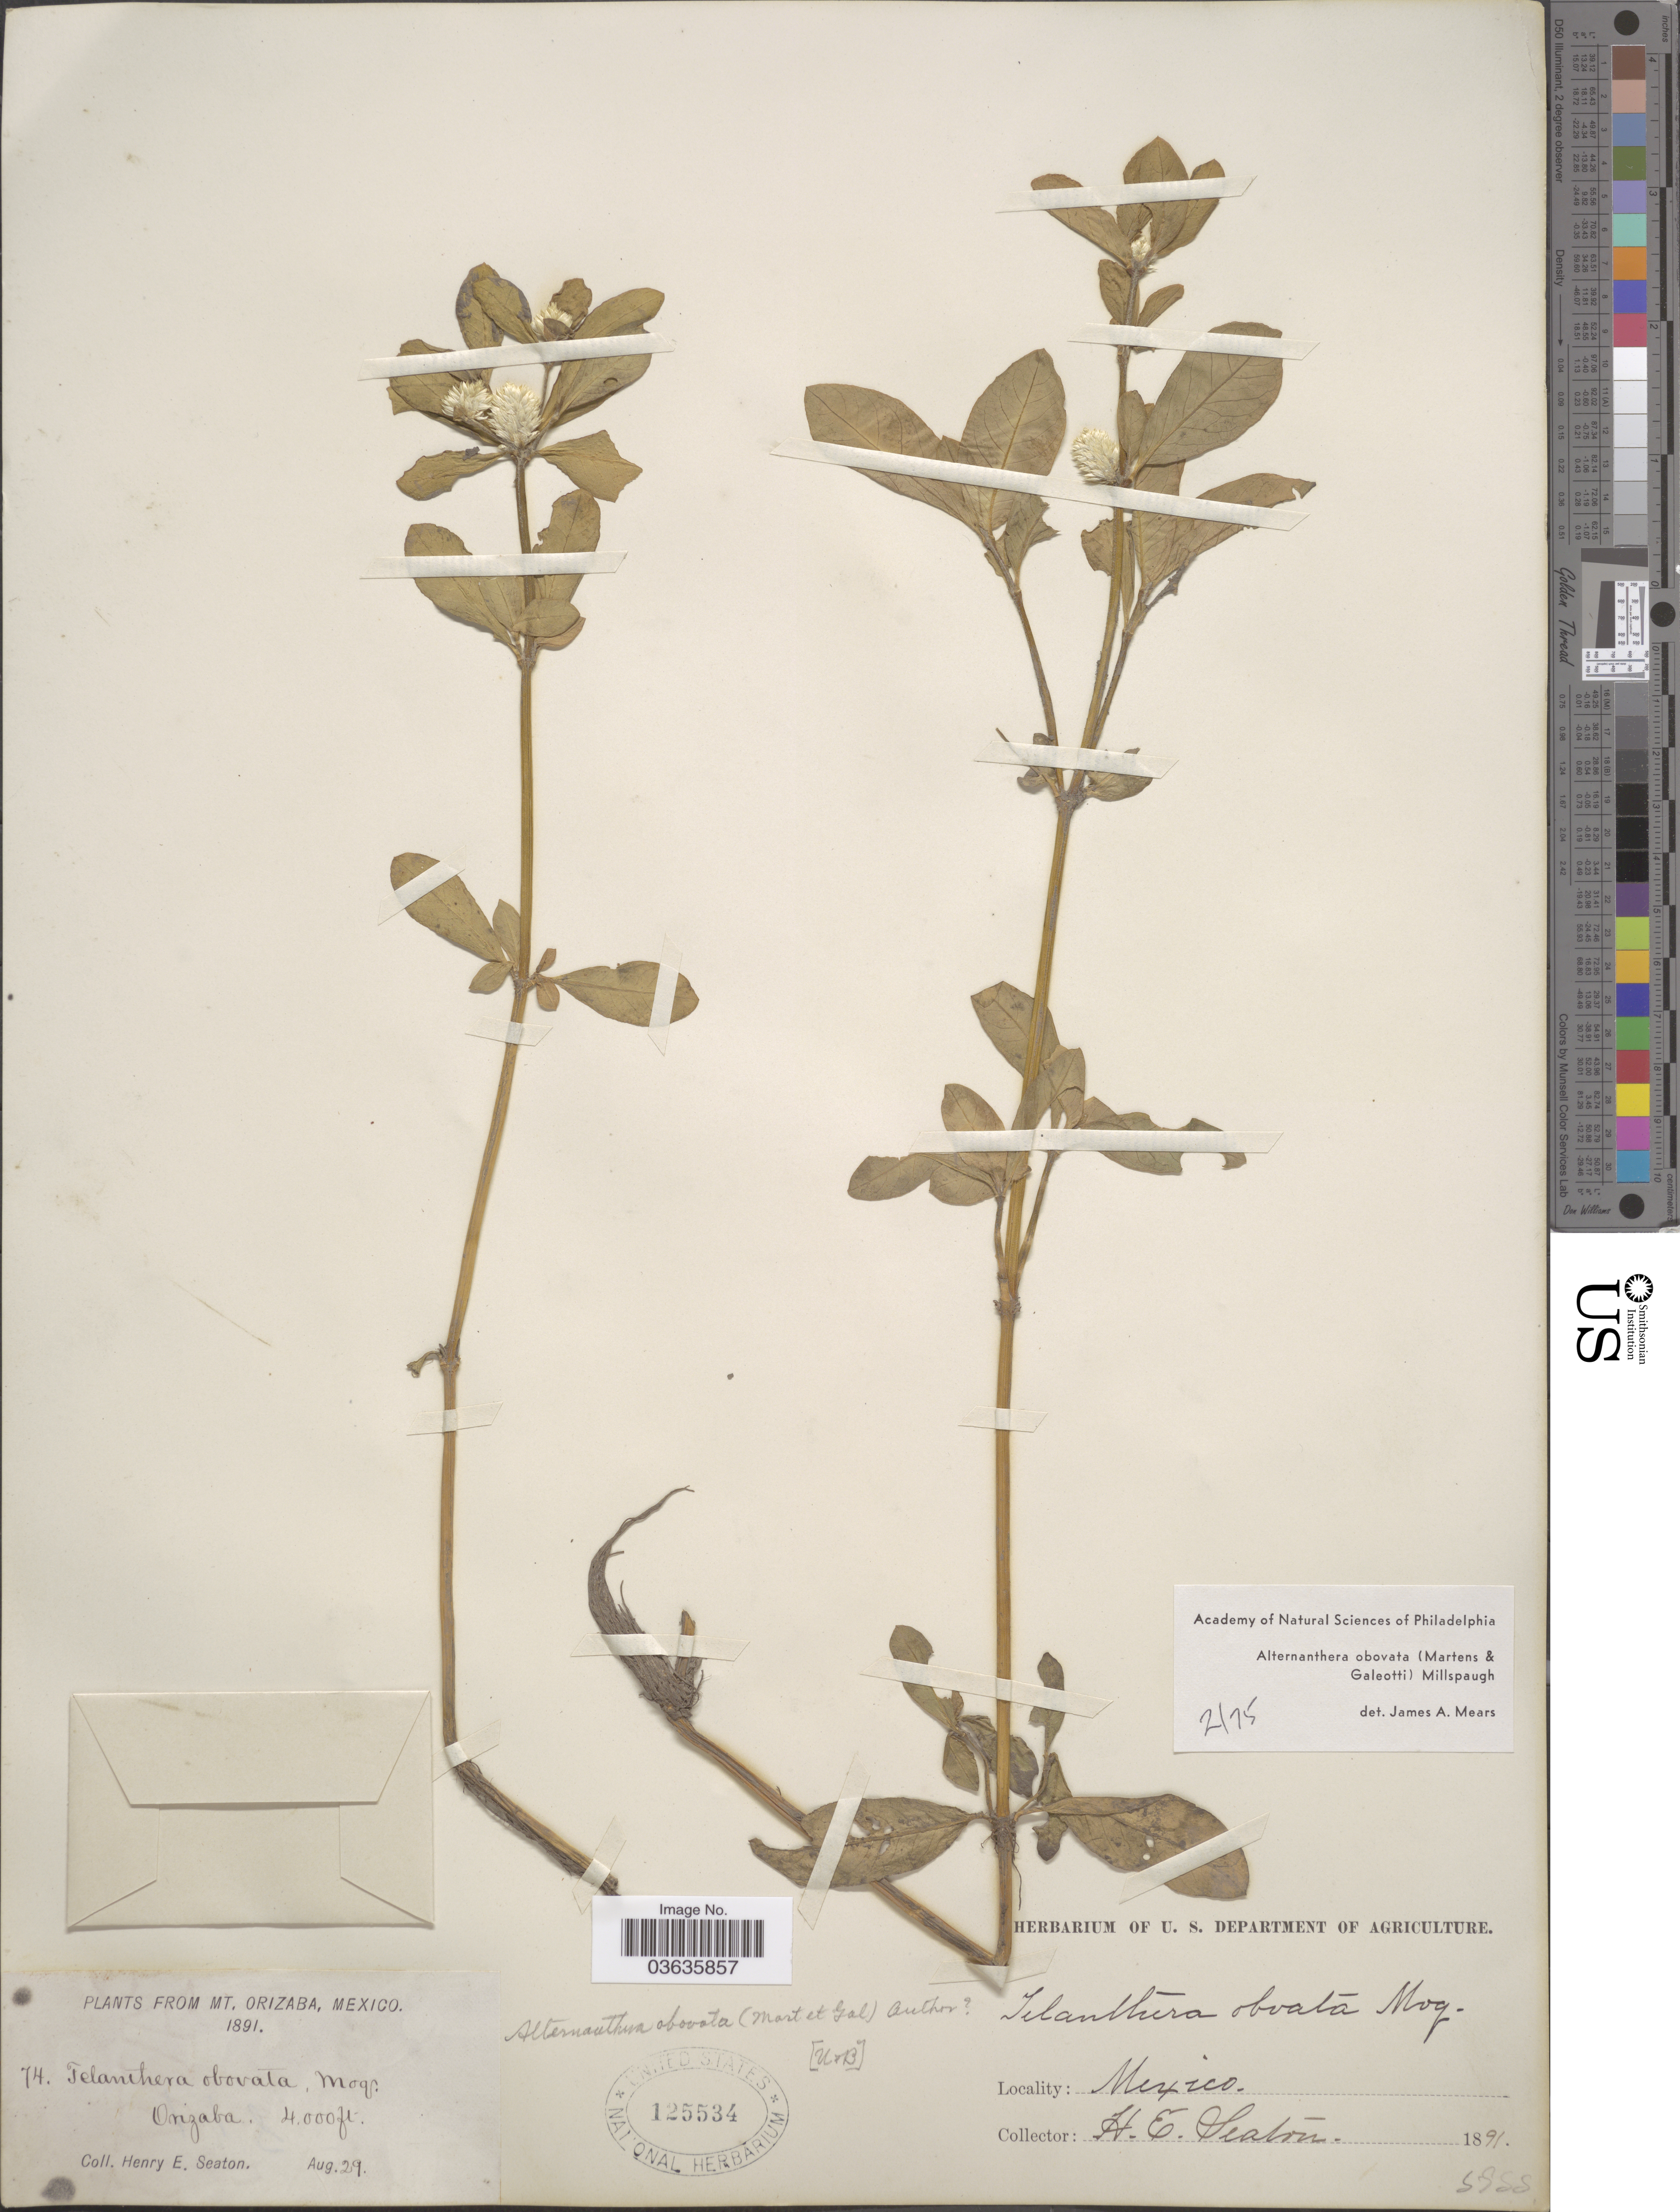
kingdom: Plantae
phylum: Tracheophyta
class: Magnoliopsida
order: Caryophyllales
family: Amaranthaceae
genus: Alternanthera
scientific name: Alternanthera obovata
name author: (M. Martens) Millsp.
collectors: H. E. Seaton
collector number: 74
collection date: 1891-08-29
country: Mexico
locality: Mt. Orizaba. Orizaba.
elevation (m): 1219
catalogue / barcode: US 125534